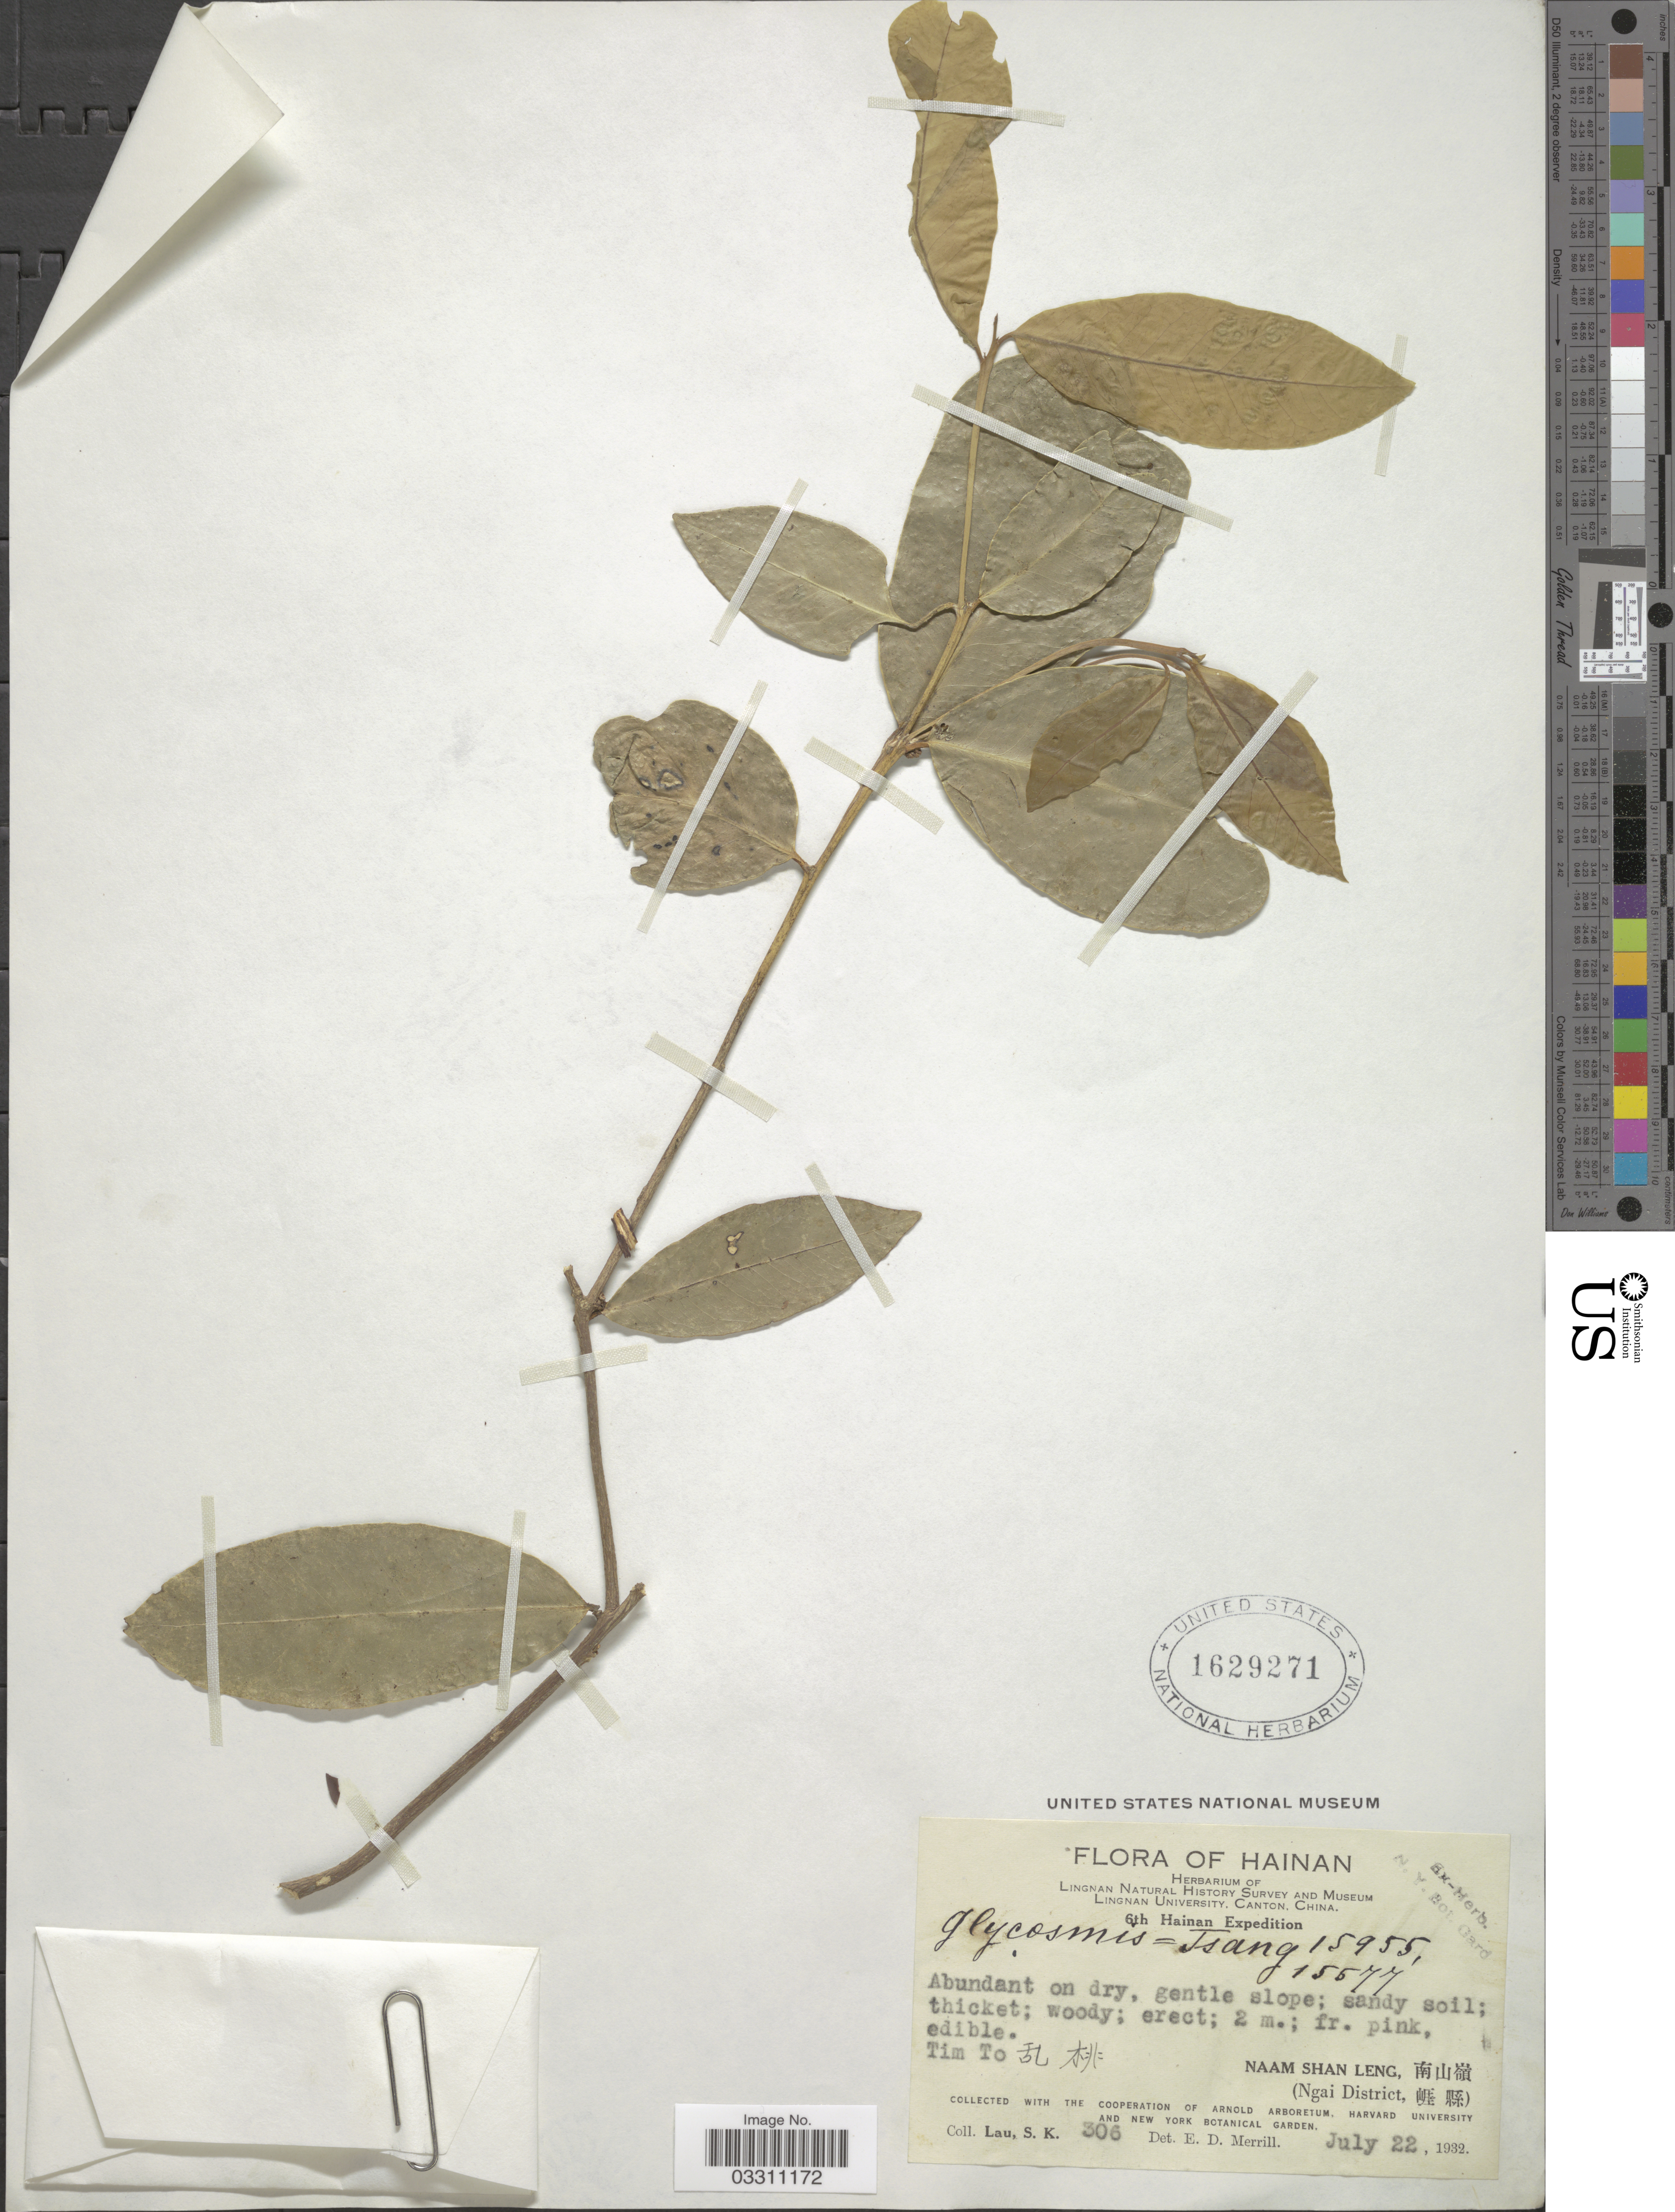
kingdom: Plantae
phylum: Tracheophyta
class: Magnoliopsida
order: Sapindales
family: Rutaceae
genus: Glycosmis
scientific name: Glycosmis sp.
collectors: S. K. Lau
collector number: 306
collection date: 1932-07-22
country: China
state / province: Hainan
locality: Tim To X. Naam Shan Leng. (Ngai District).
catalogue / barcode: US 1629271